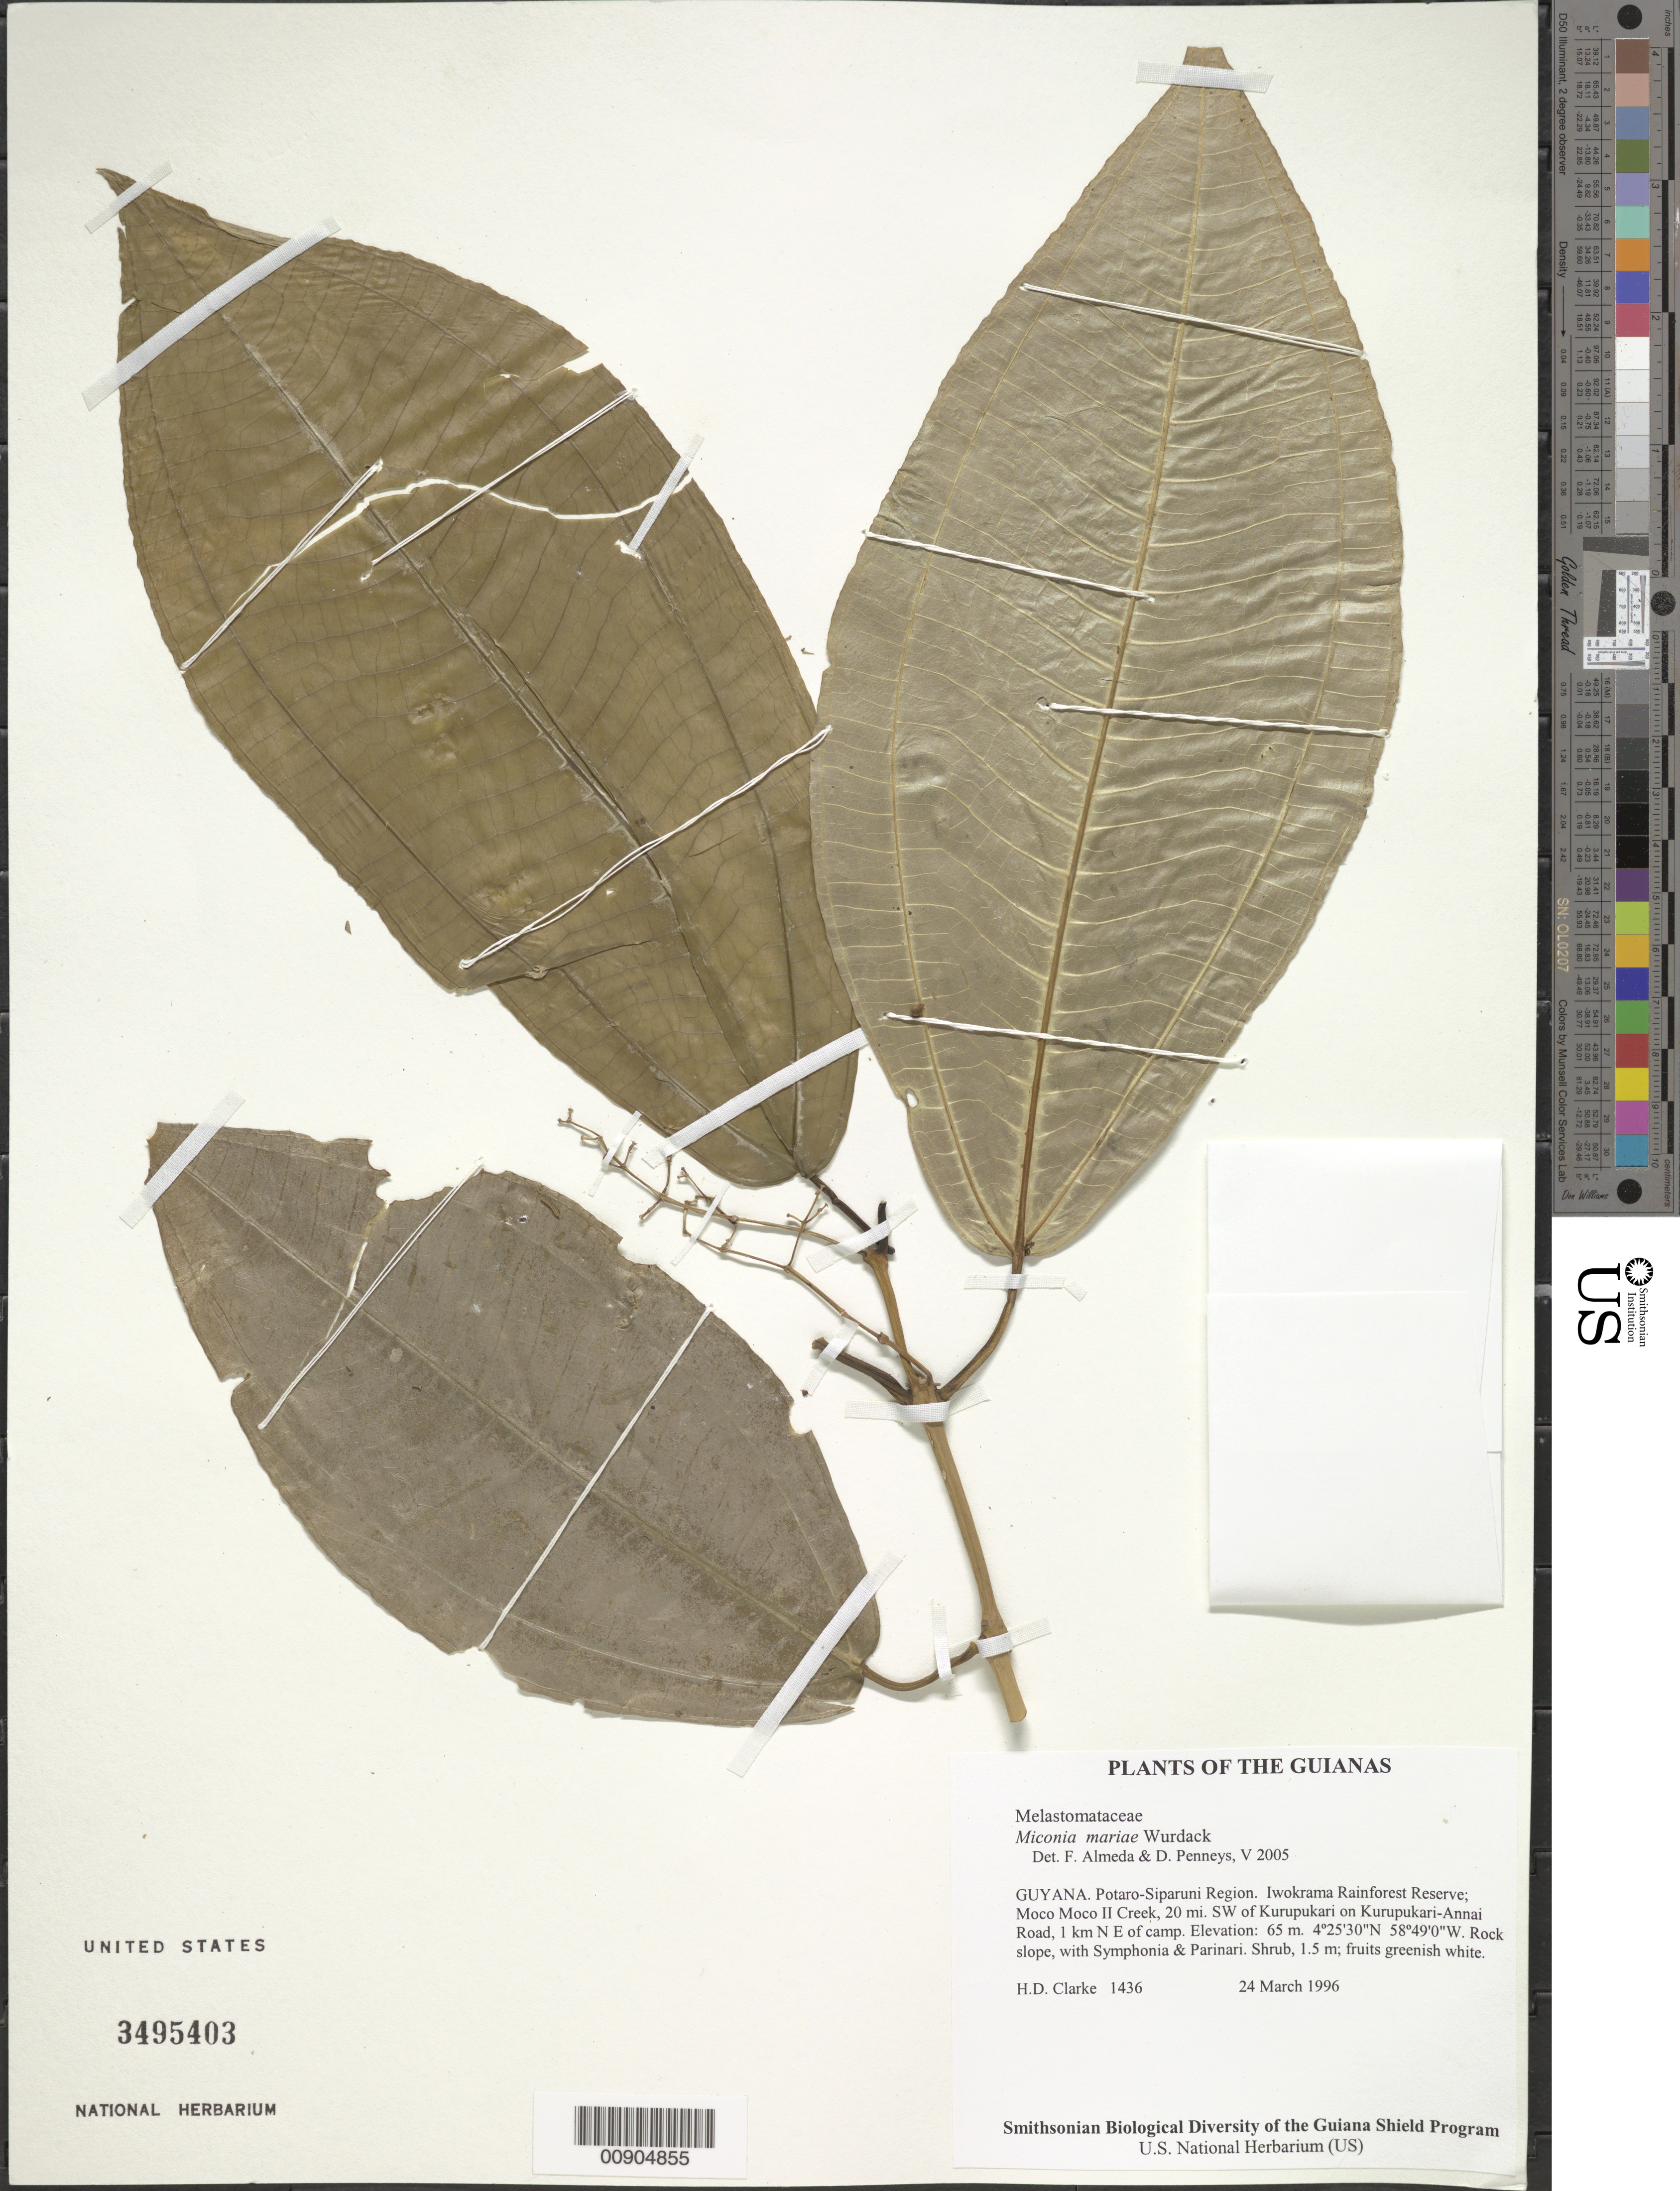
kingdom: Plantae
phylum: Tracheophyta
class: Magnoliopsida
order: Myrtales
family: Melastomataceae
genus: Miconia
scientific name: Miconia mariae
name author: Wurdack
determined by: Almeda, F.; Penneys, D. S.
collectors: H. D. Clarke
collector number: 1436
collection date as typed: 24 March 1996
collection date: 1996-03-24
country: Guyana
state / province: Potaro-Siparuni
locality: Iwokrama Rainforest Reserve; Moco Moco II Creek, 20 mi. SW of Kurupukari on Kurupukari-Annai Road, 1 km N E of camp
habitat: Rock slope, with Symphonia & Parinari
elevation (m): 65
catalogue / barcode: US 3495403